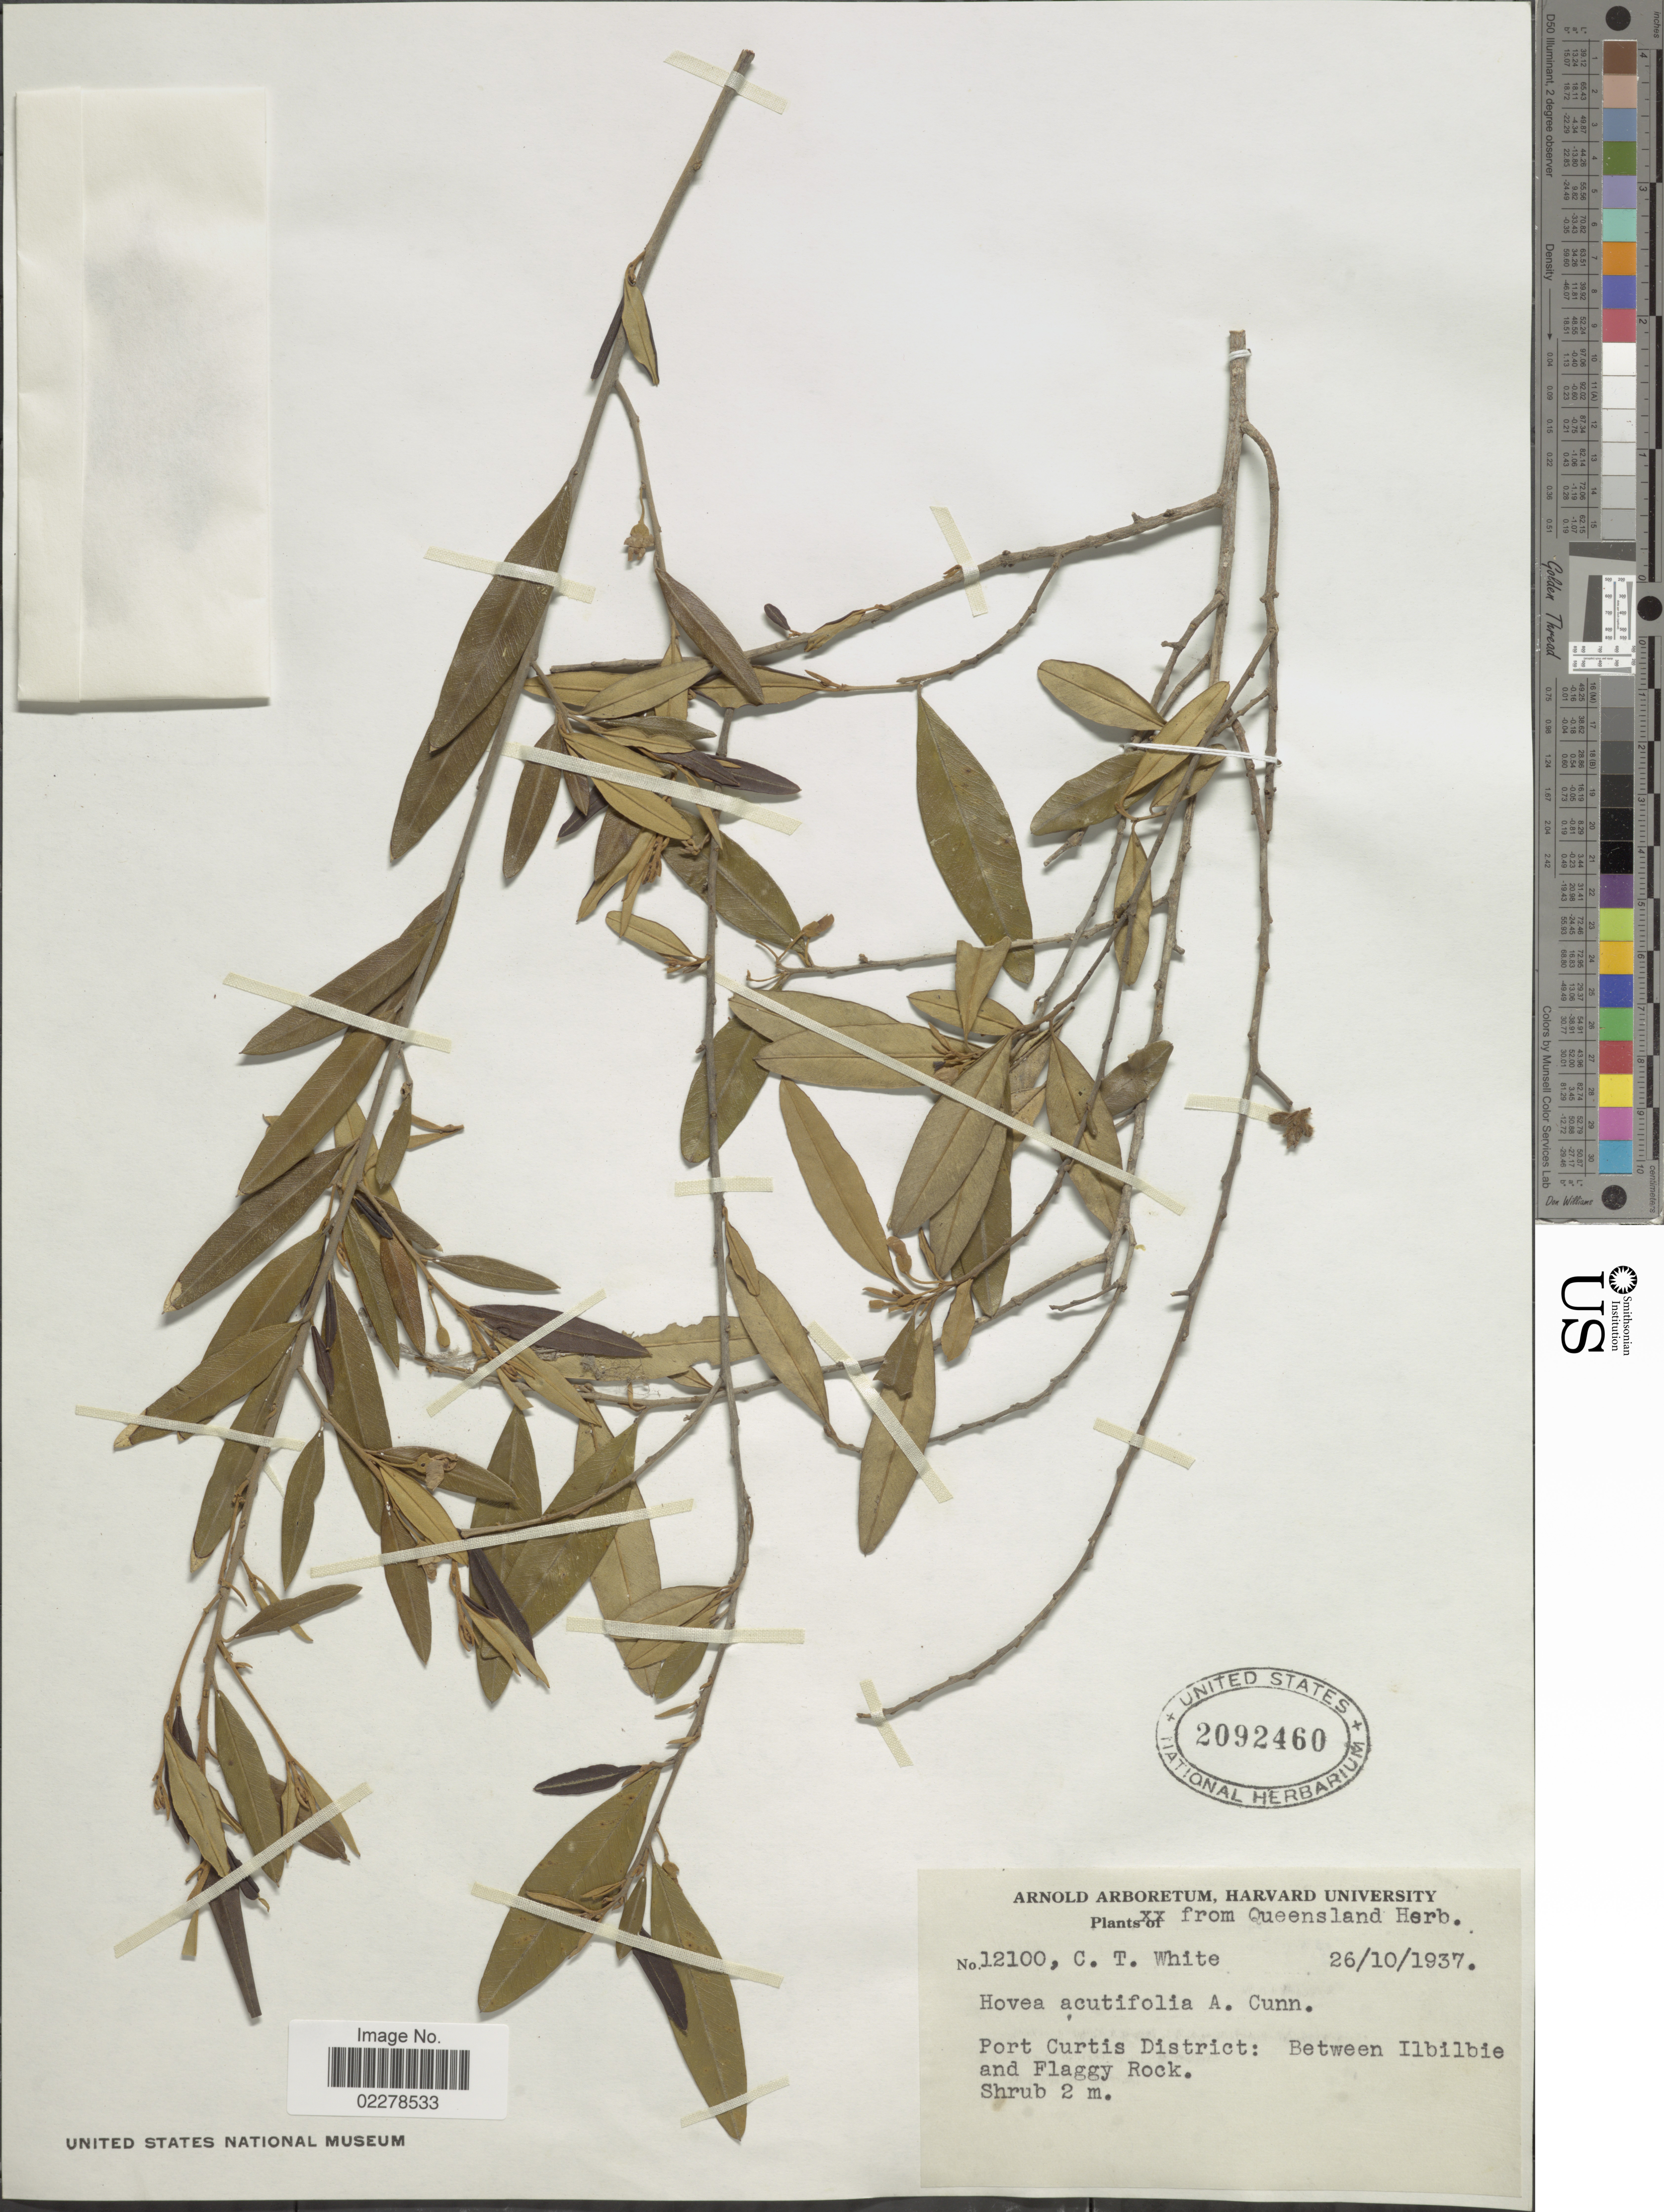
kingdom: Plantae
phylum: Tracheophyta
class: Magnoliopsida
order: Fabales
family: Fabaceae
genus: Hovea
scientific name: Hovea acutifolia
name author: G. Don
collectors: C. T. White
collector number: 12100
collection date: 1937-10-26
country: Australia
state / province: Queensland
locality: Port Curtis District: between Ilbilbie and Flaggy Rock.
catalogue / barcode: US 2092460